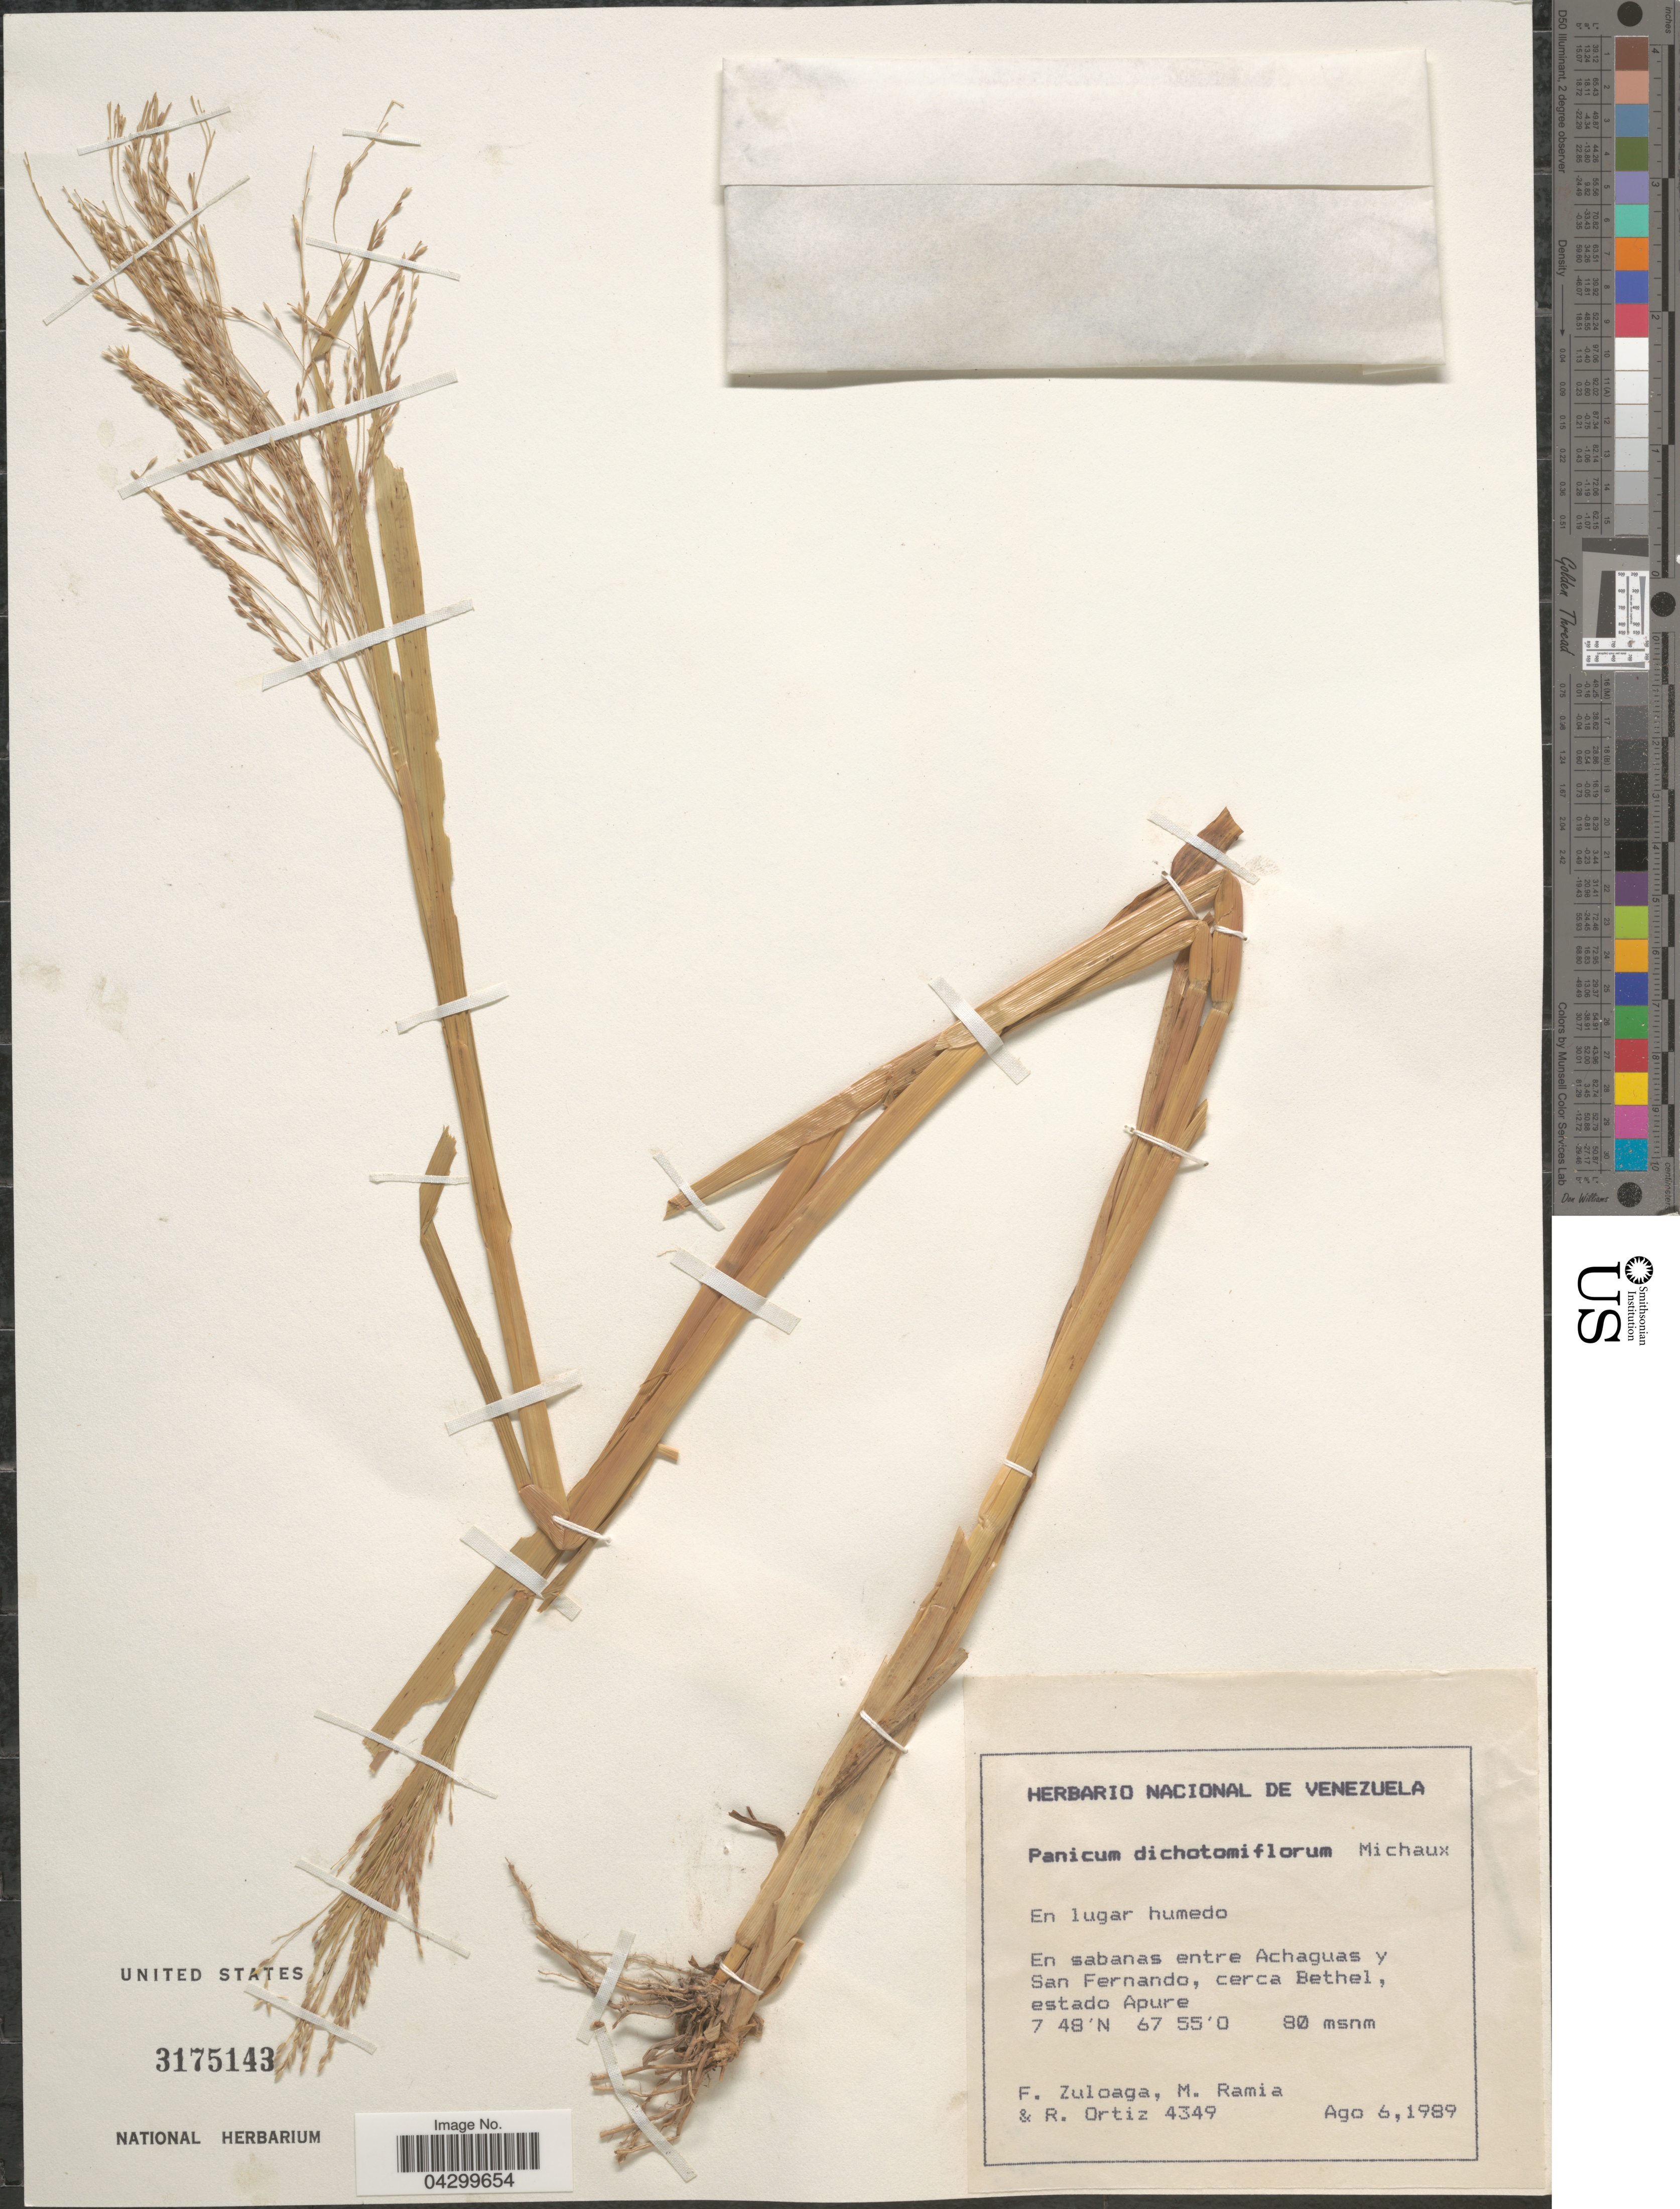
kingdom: Plantae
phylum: Tracheophyta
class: Liliopsida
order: Poales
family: Poaceae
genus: Panicum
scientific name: Panicum dichotomiflorum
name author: Michx.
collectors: F. Zuloaga, M. Ramia & R. Ortiz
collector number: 4349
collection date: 1989-08-06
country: Venezuela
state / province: Apure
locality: En lugar humedo. En sabanas entre Achaguas y San Fernando, cerca Bethel.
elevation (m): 80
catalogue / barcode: US 3175143